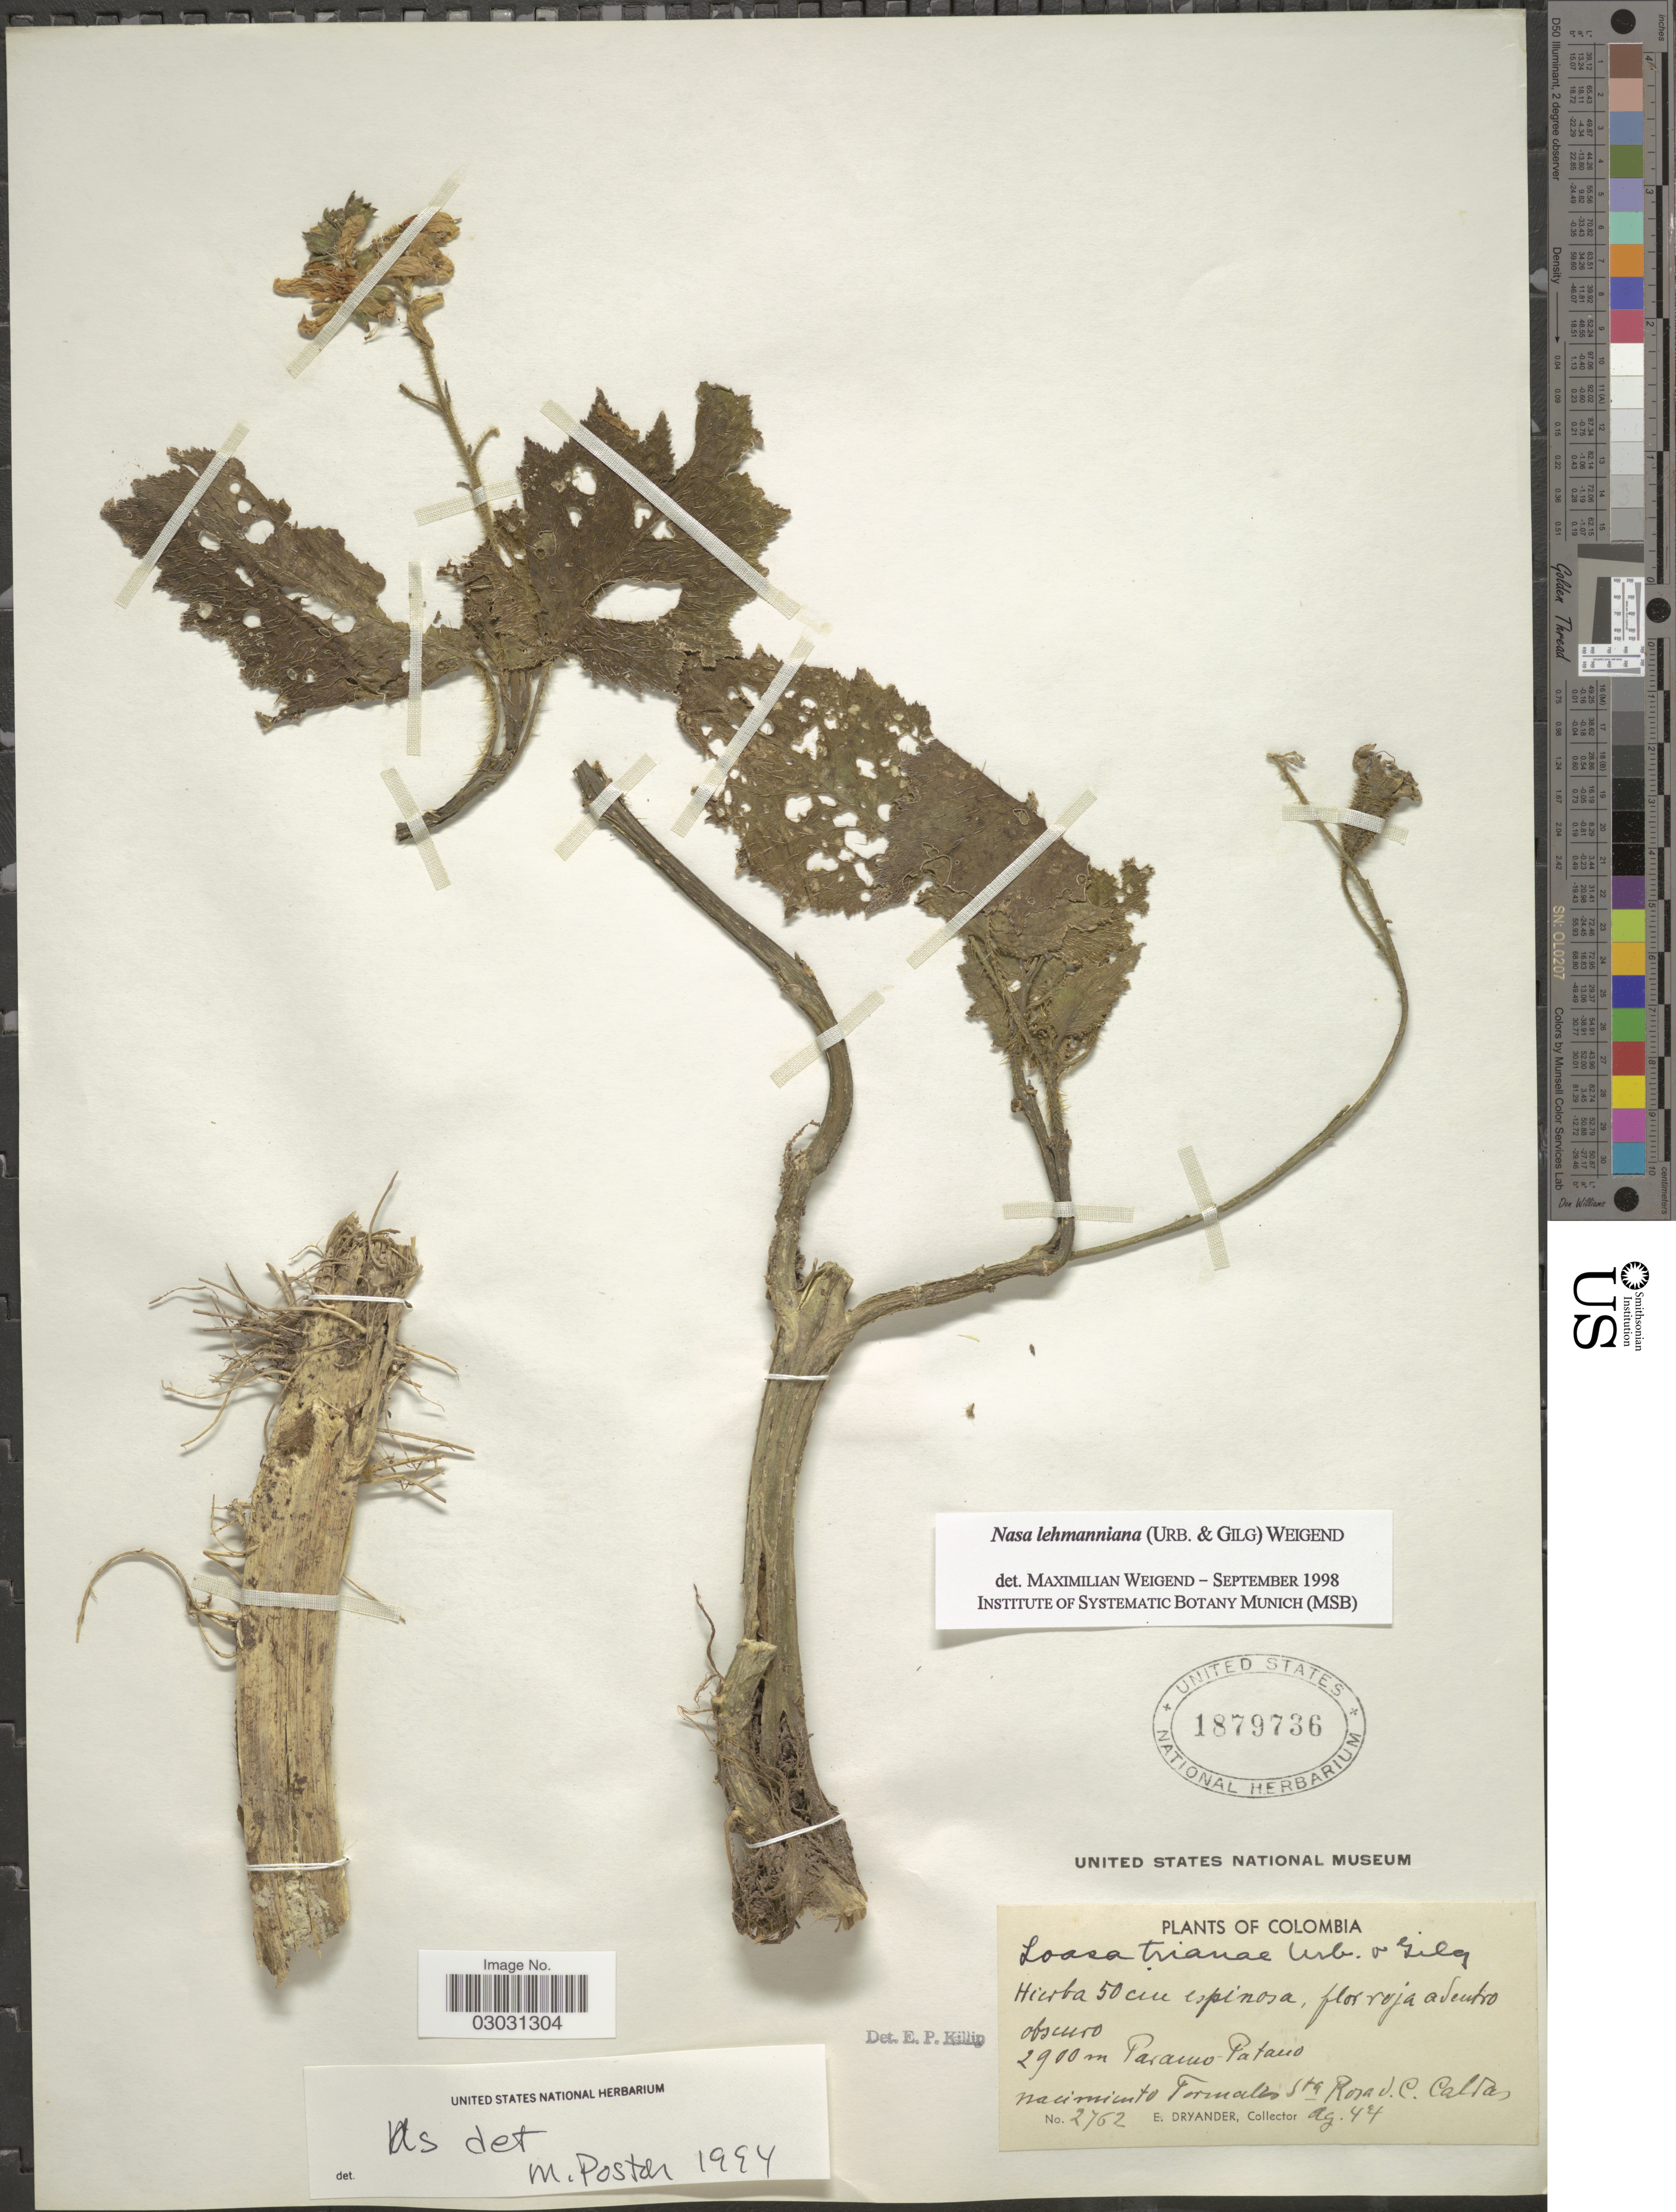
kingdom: Plantae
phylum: Tracheophyta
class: Magnoliopsida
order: Cornales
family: Loasaceae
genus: Nasa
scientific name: Nasa lehmanniana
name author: (Urb. & Gilg) Weigend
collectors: E. Dryander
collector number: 2762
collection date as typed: Transcribed d/m/y: /8/44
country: Colombia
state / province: Caldas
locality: Paramo-Patano, nacimiento Formales Sta Rosa V.C.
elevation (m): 2900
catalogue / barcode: US 1879736